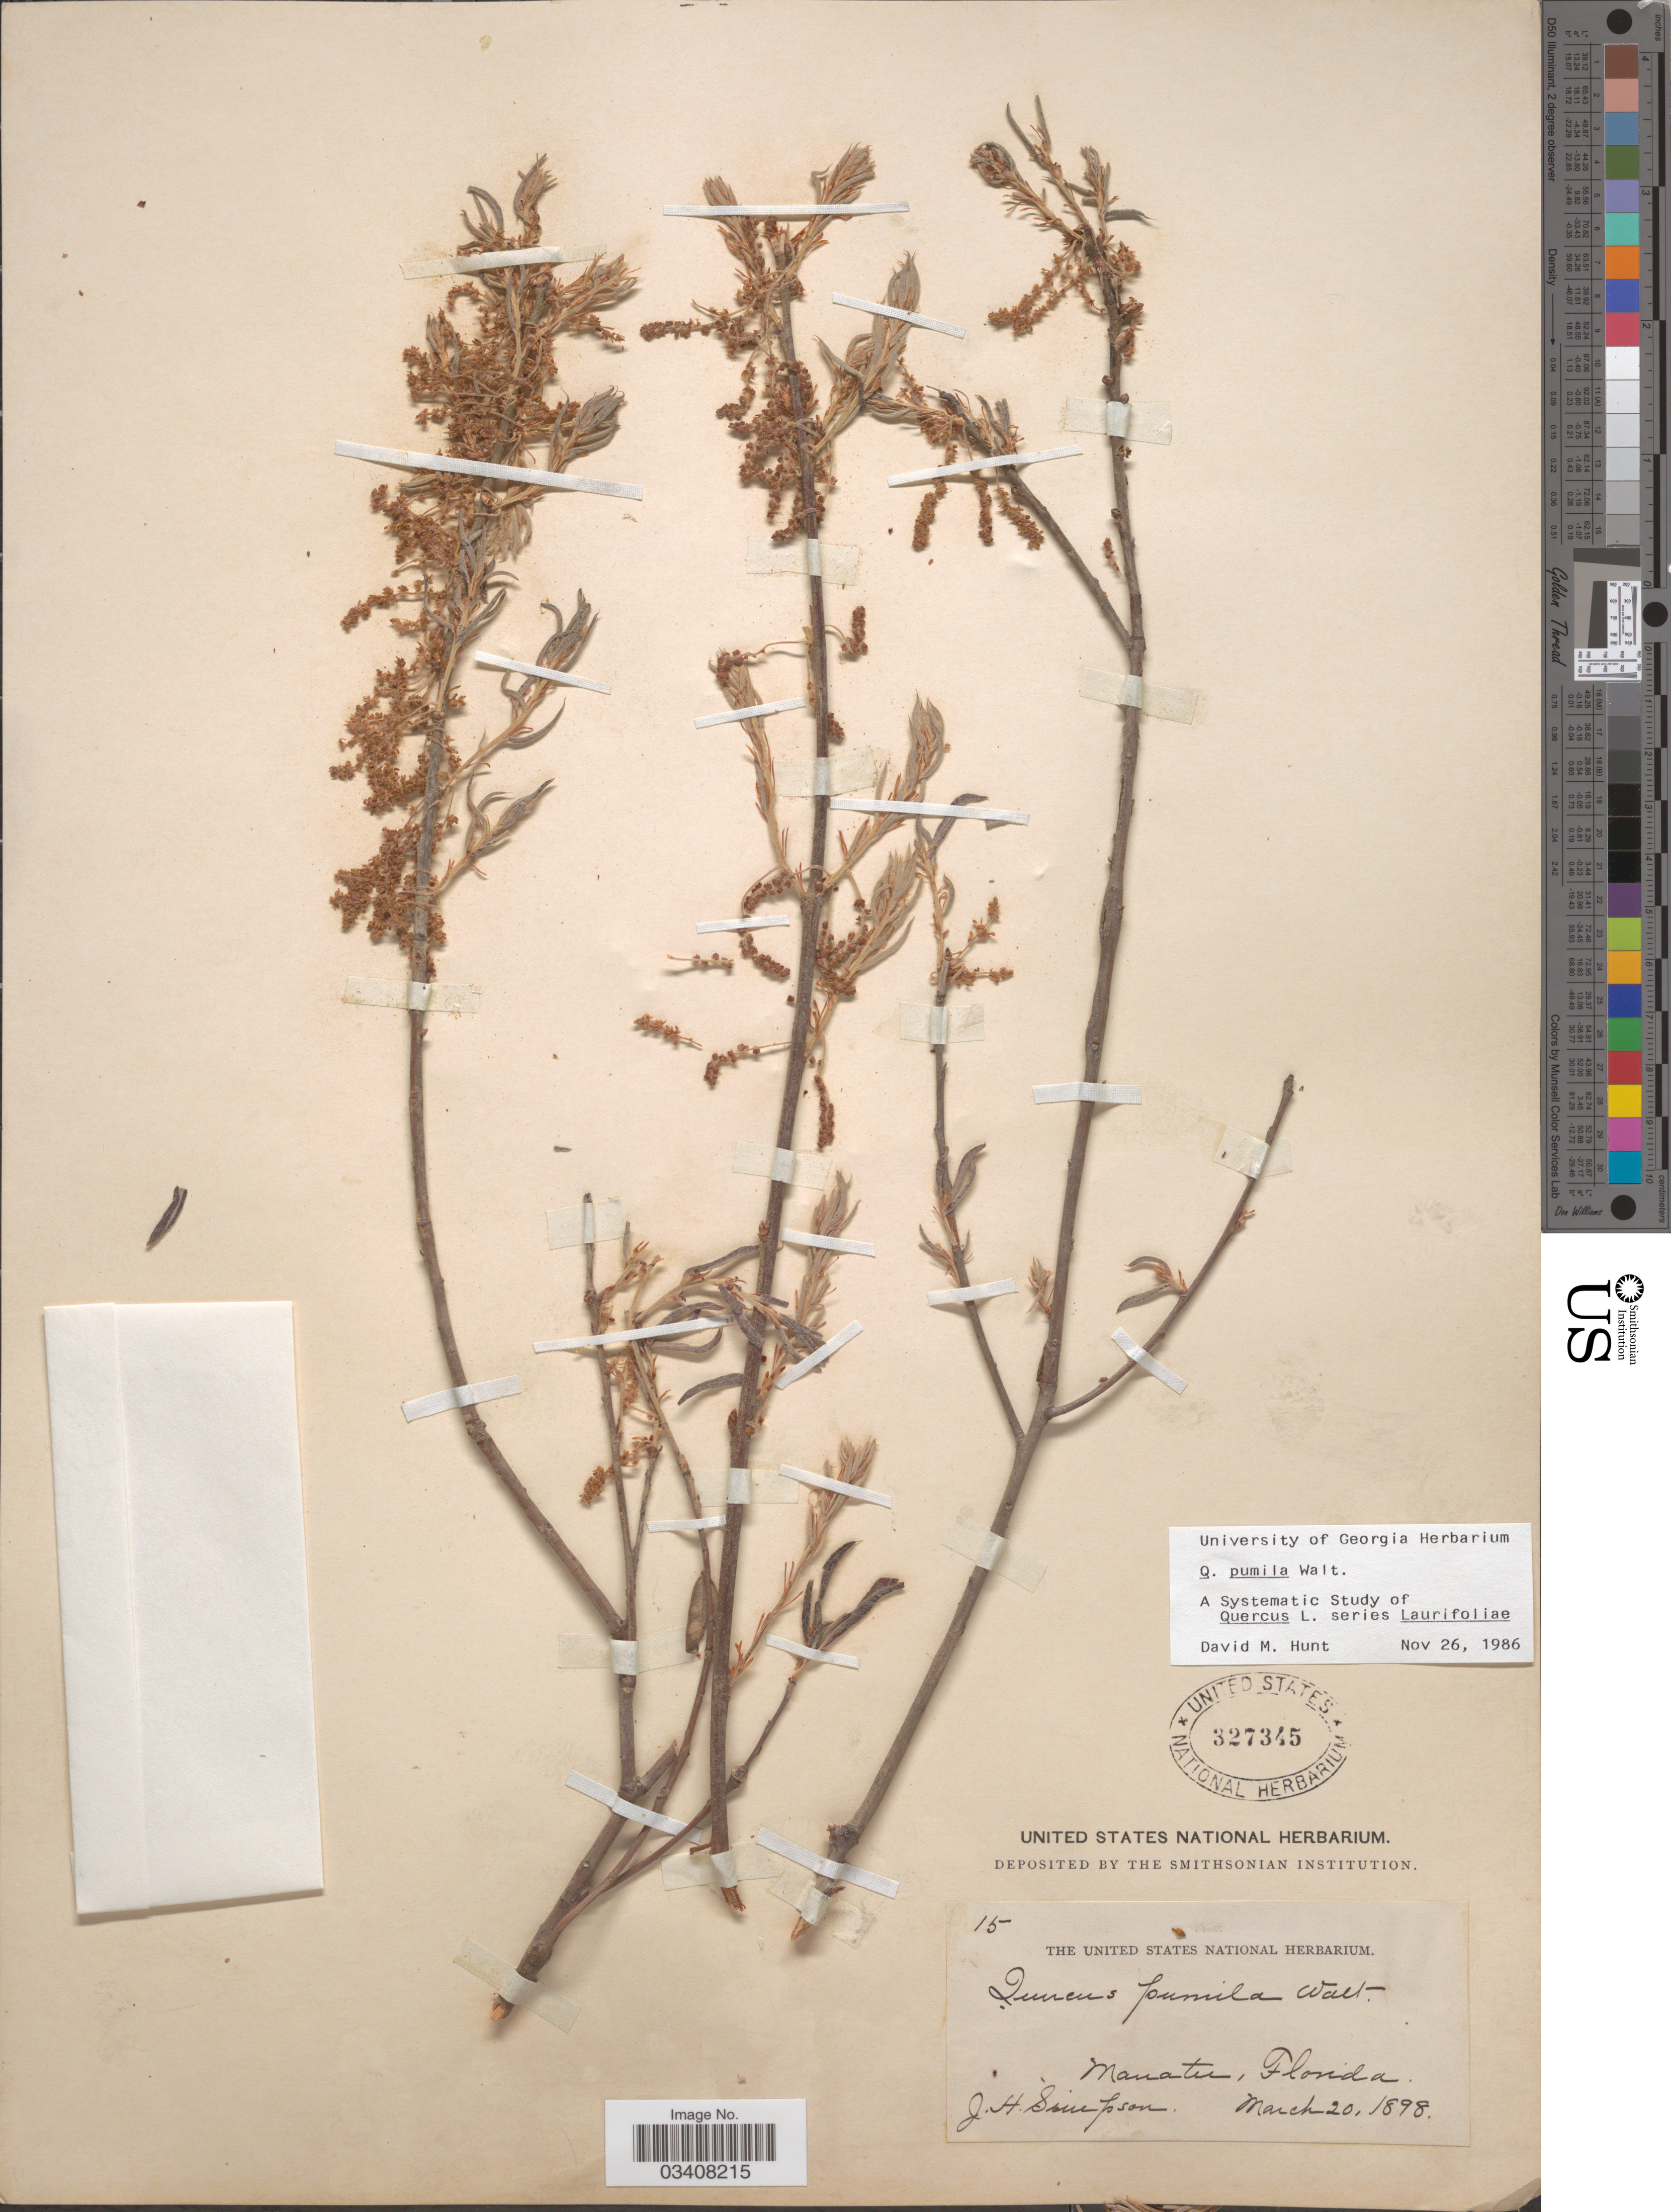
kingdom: Plantae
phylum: Tracheophyta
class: Magnoliopsida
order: Fagales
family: Fagaceae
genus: Quercus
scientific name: Quercus pumila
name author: Walter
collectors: J. H. Simpson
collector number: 15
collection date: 1898-03-20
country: United States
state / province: Florida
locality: Manatee.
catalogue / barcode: US 327345